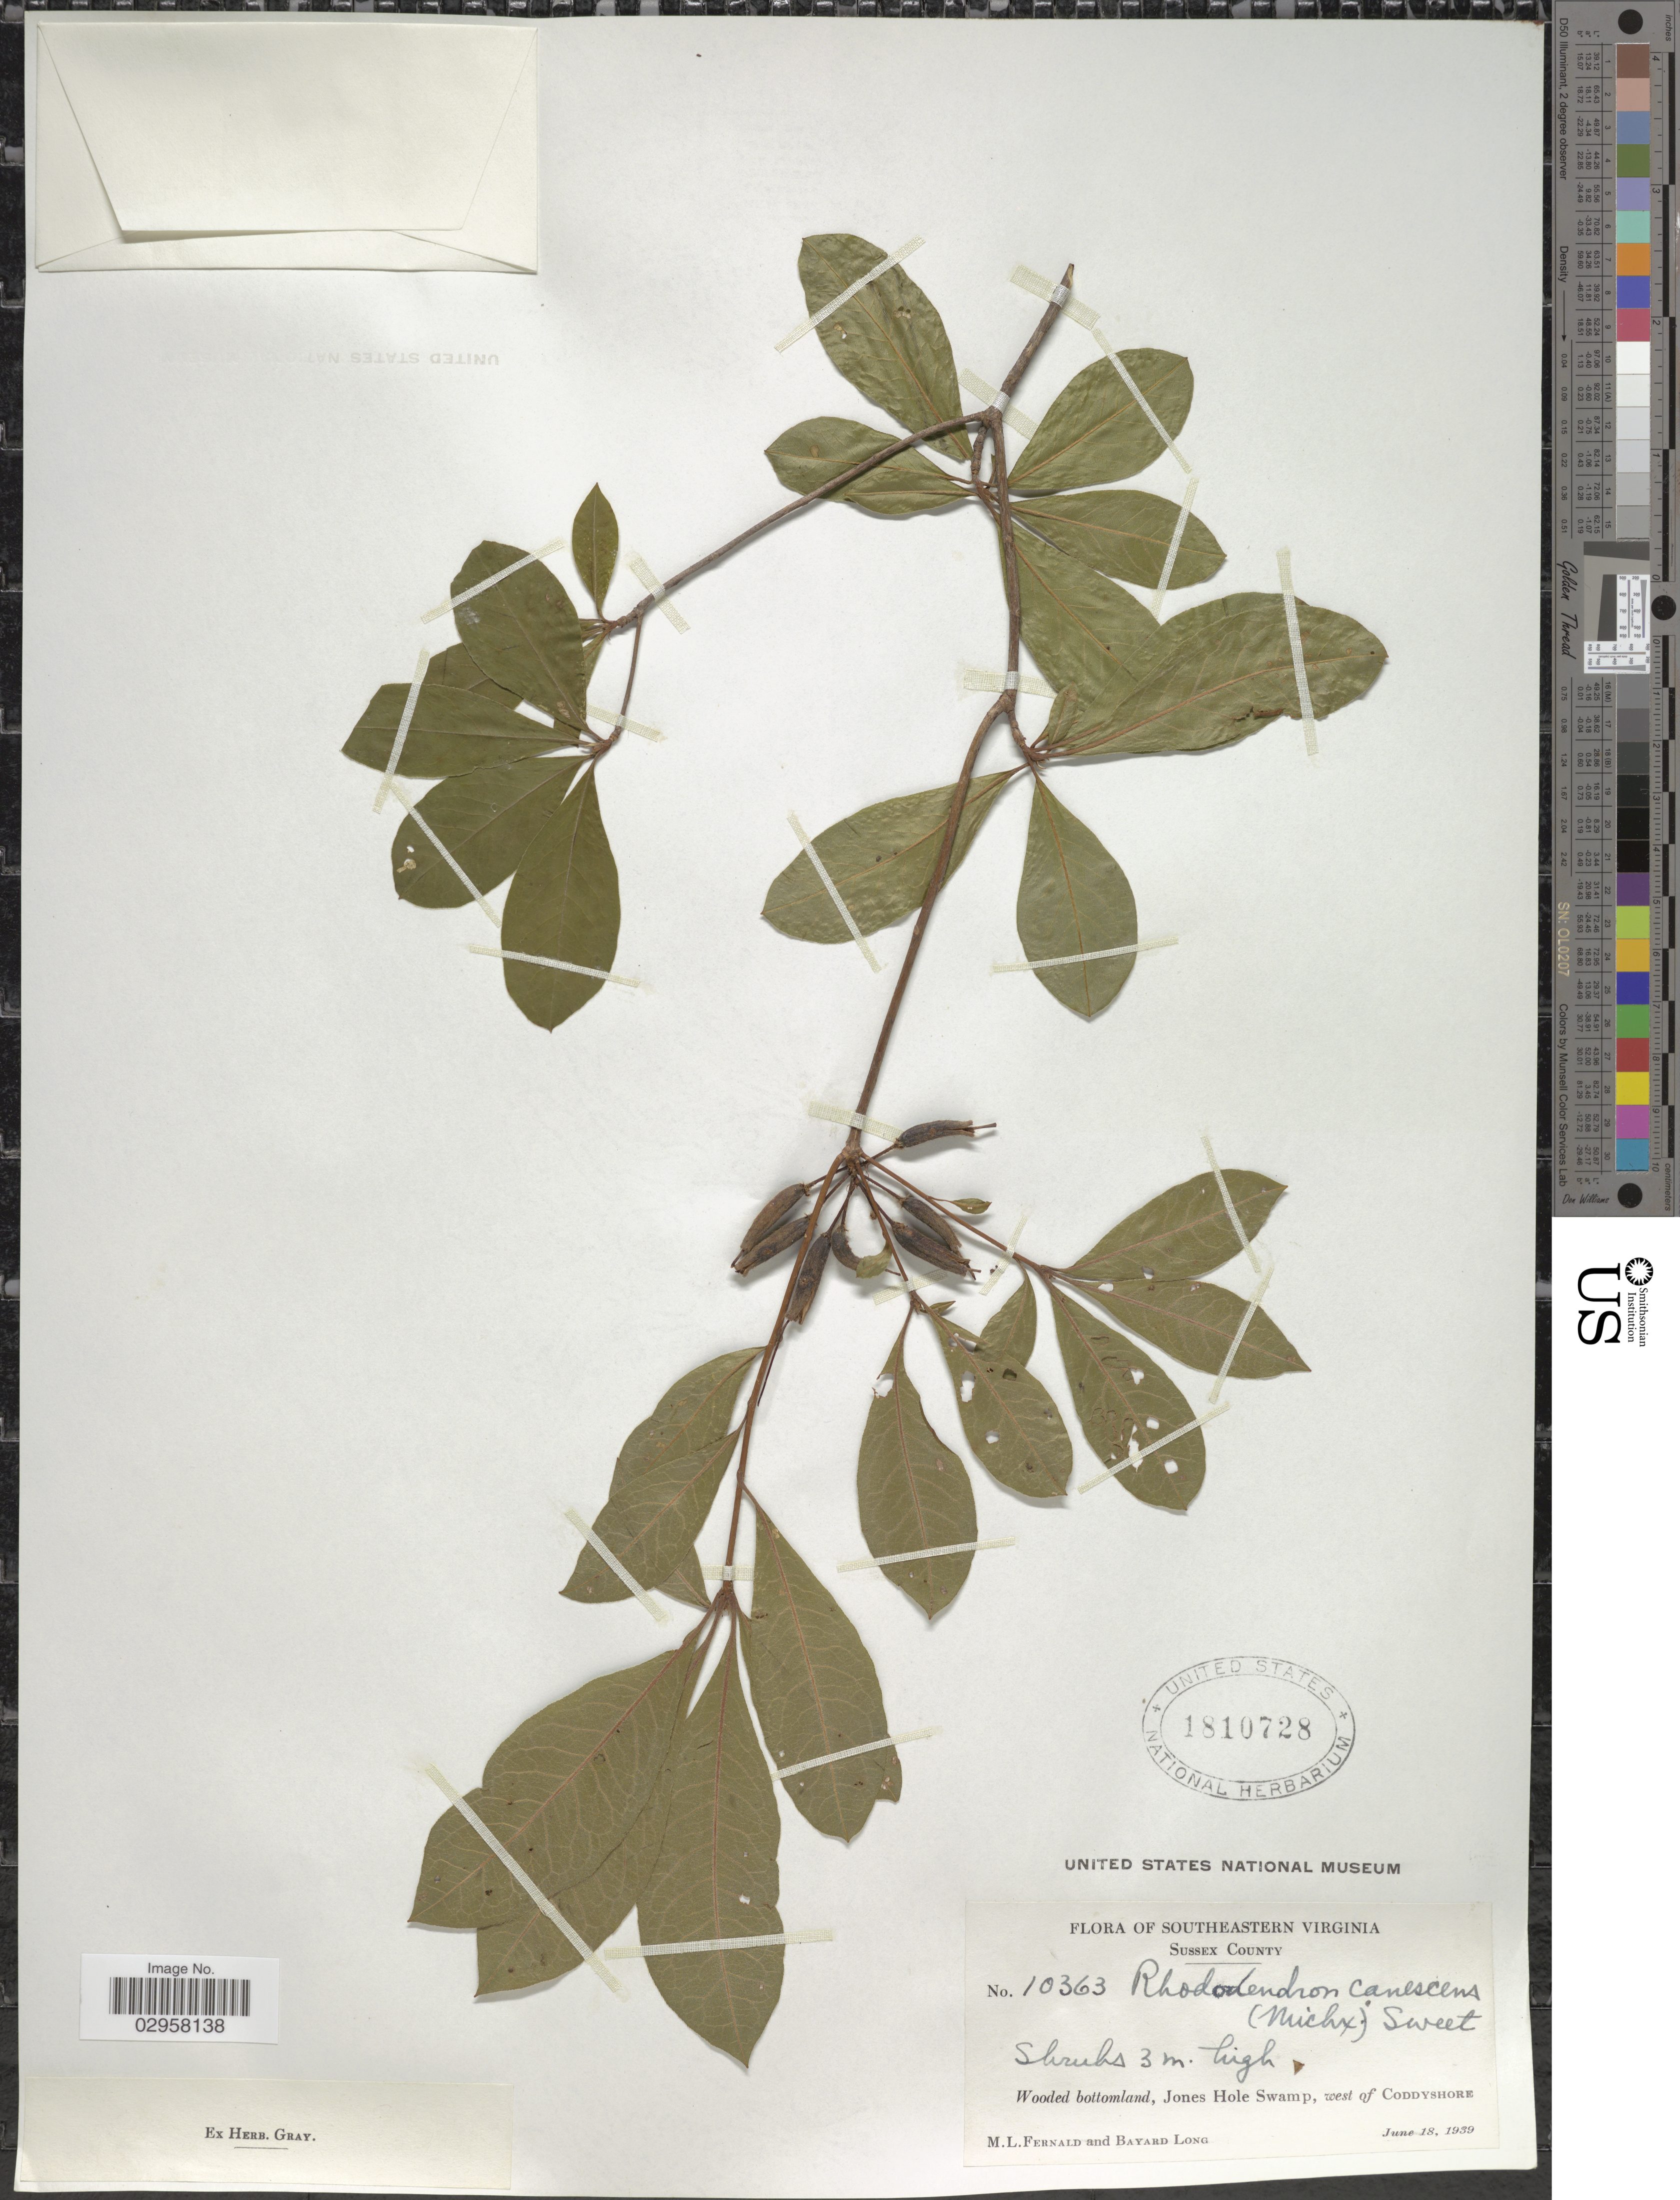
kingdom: Plantae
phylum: Tracheophyta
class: Magnoliopsida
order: Ericales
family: Ericaceae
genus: Rhododendron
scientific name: Rhododendron canescens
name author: (Michx.) Sweet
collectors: M. L. Fernald & B. Long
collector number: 10363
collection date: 1939-06-18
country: United States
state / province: Virginia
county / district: Sussex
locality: Southeastern Virginia. Sussex County. Wooded bottomland, Jones Hole Swamp, west of Coddyshore.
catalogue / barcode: US 1810728